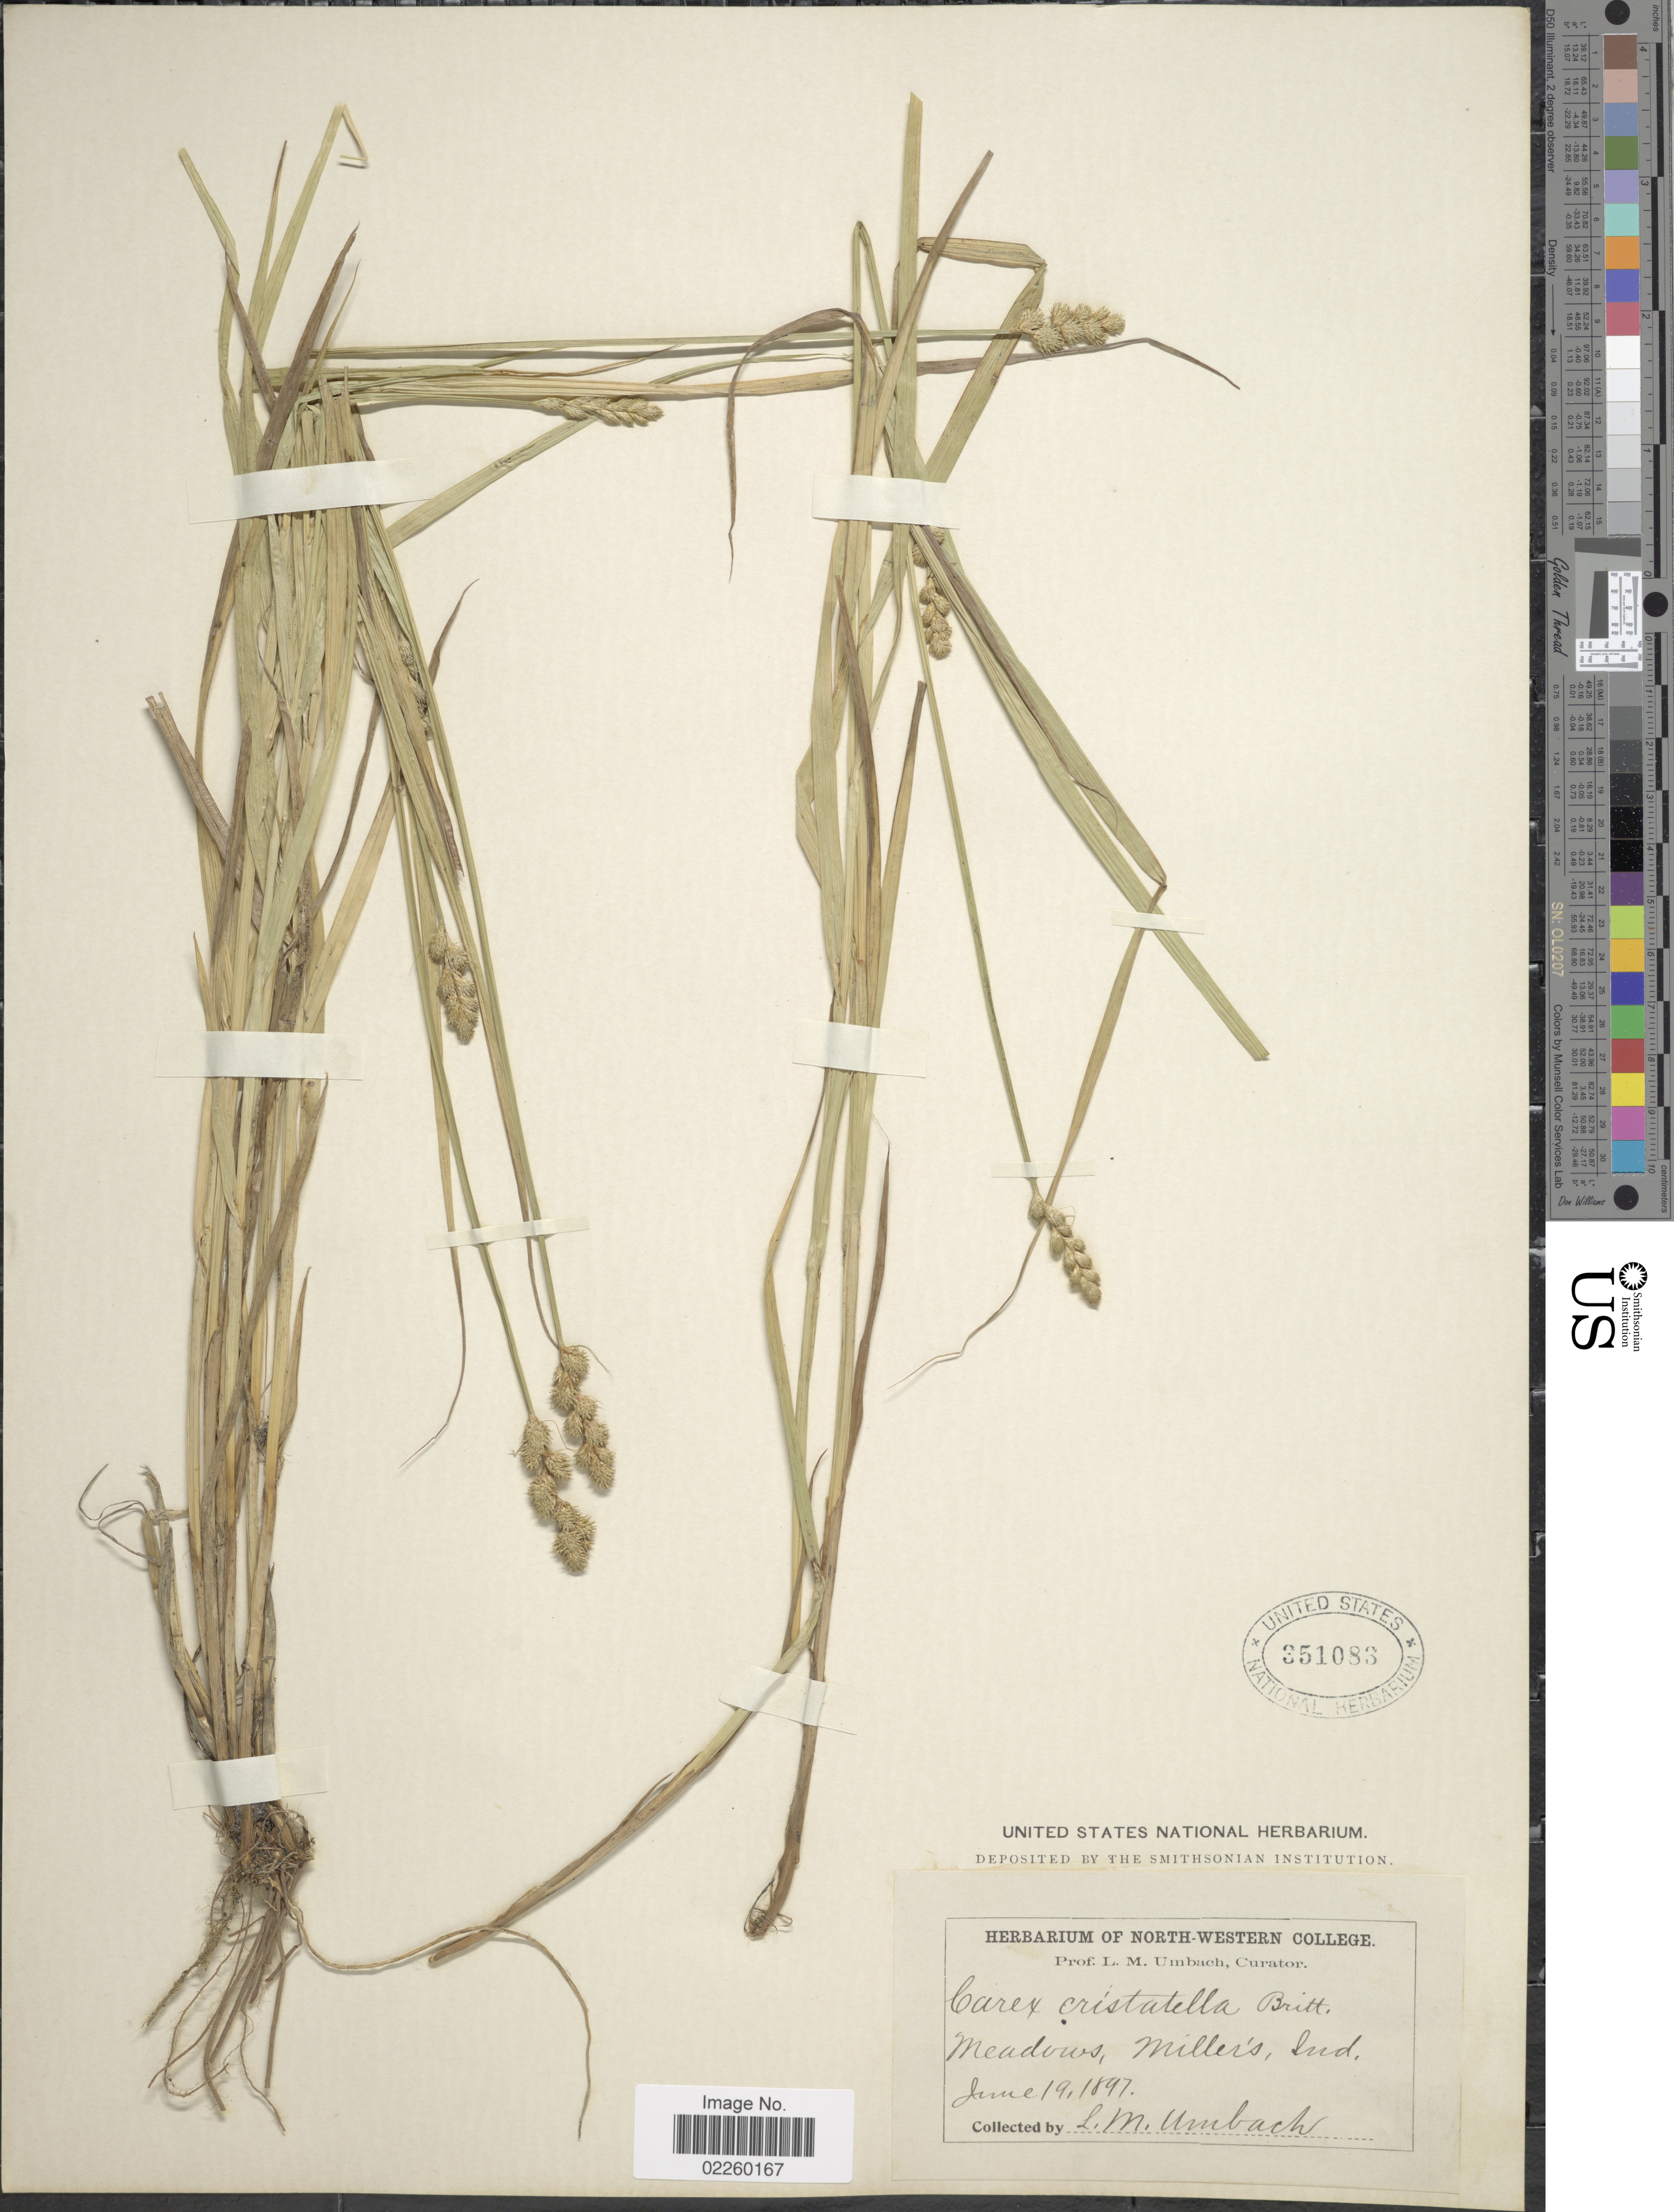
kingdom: Plantae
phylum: Tracheophyta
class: Liliopsida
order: Poales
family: Cyperaceae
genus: Carex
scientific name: Carex cristatella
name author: Britton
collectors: L. M. Umbach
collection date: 1897-06-19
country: United States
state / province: Indiana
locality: Miller's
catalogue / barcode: US 351083